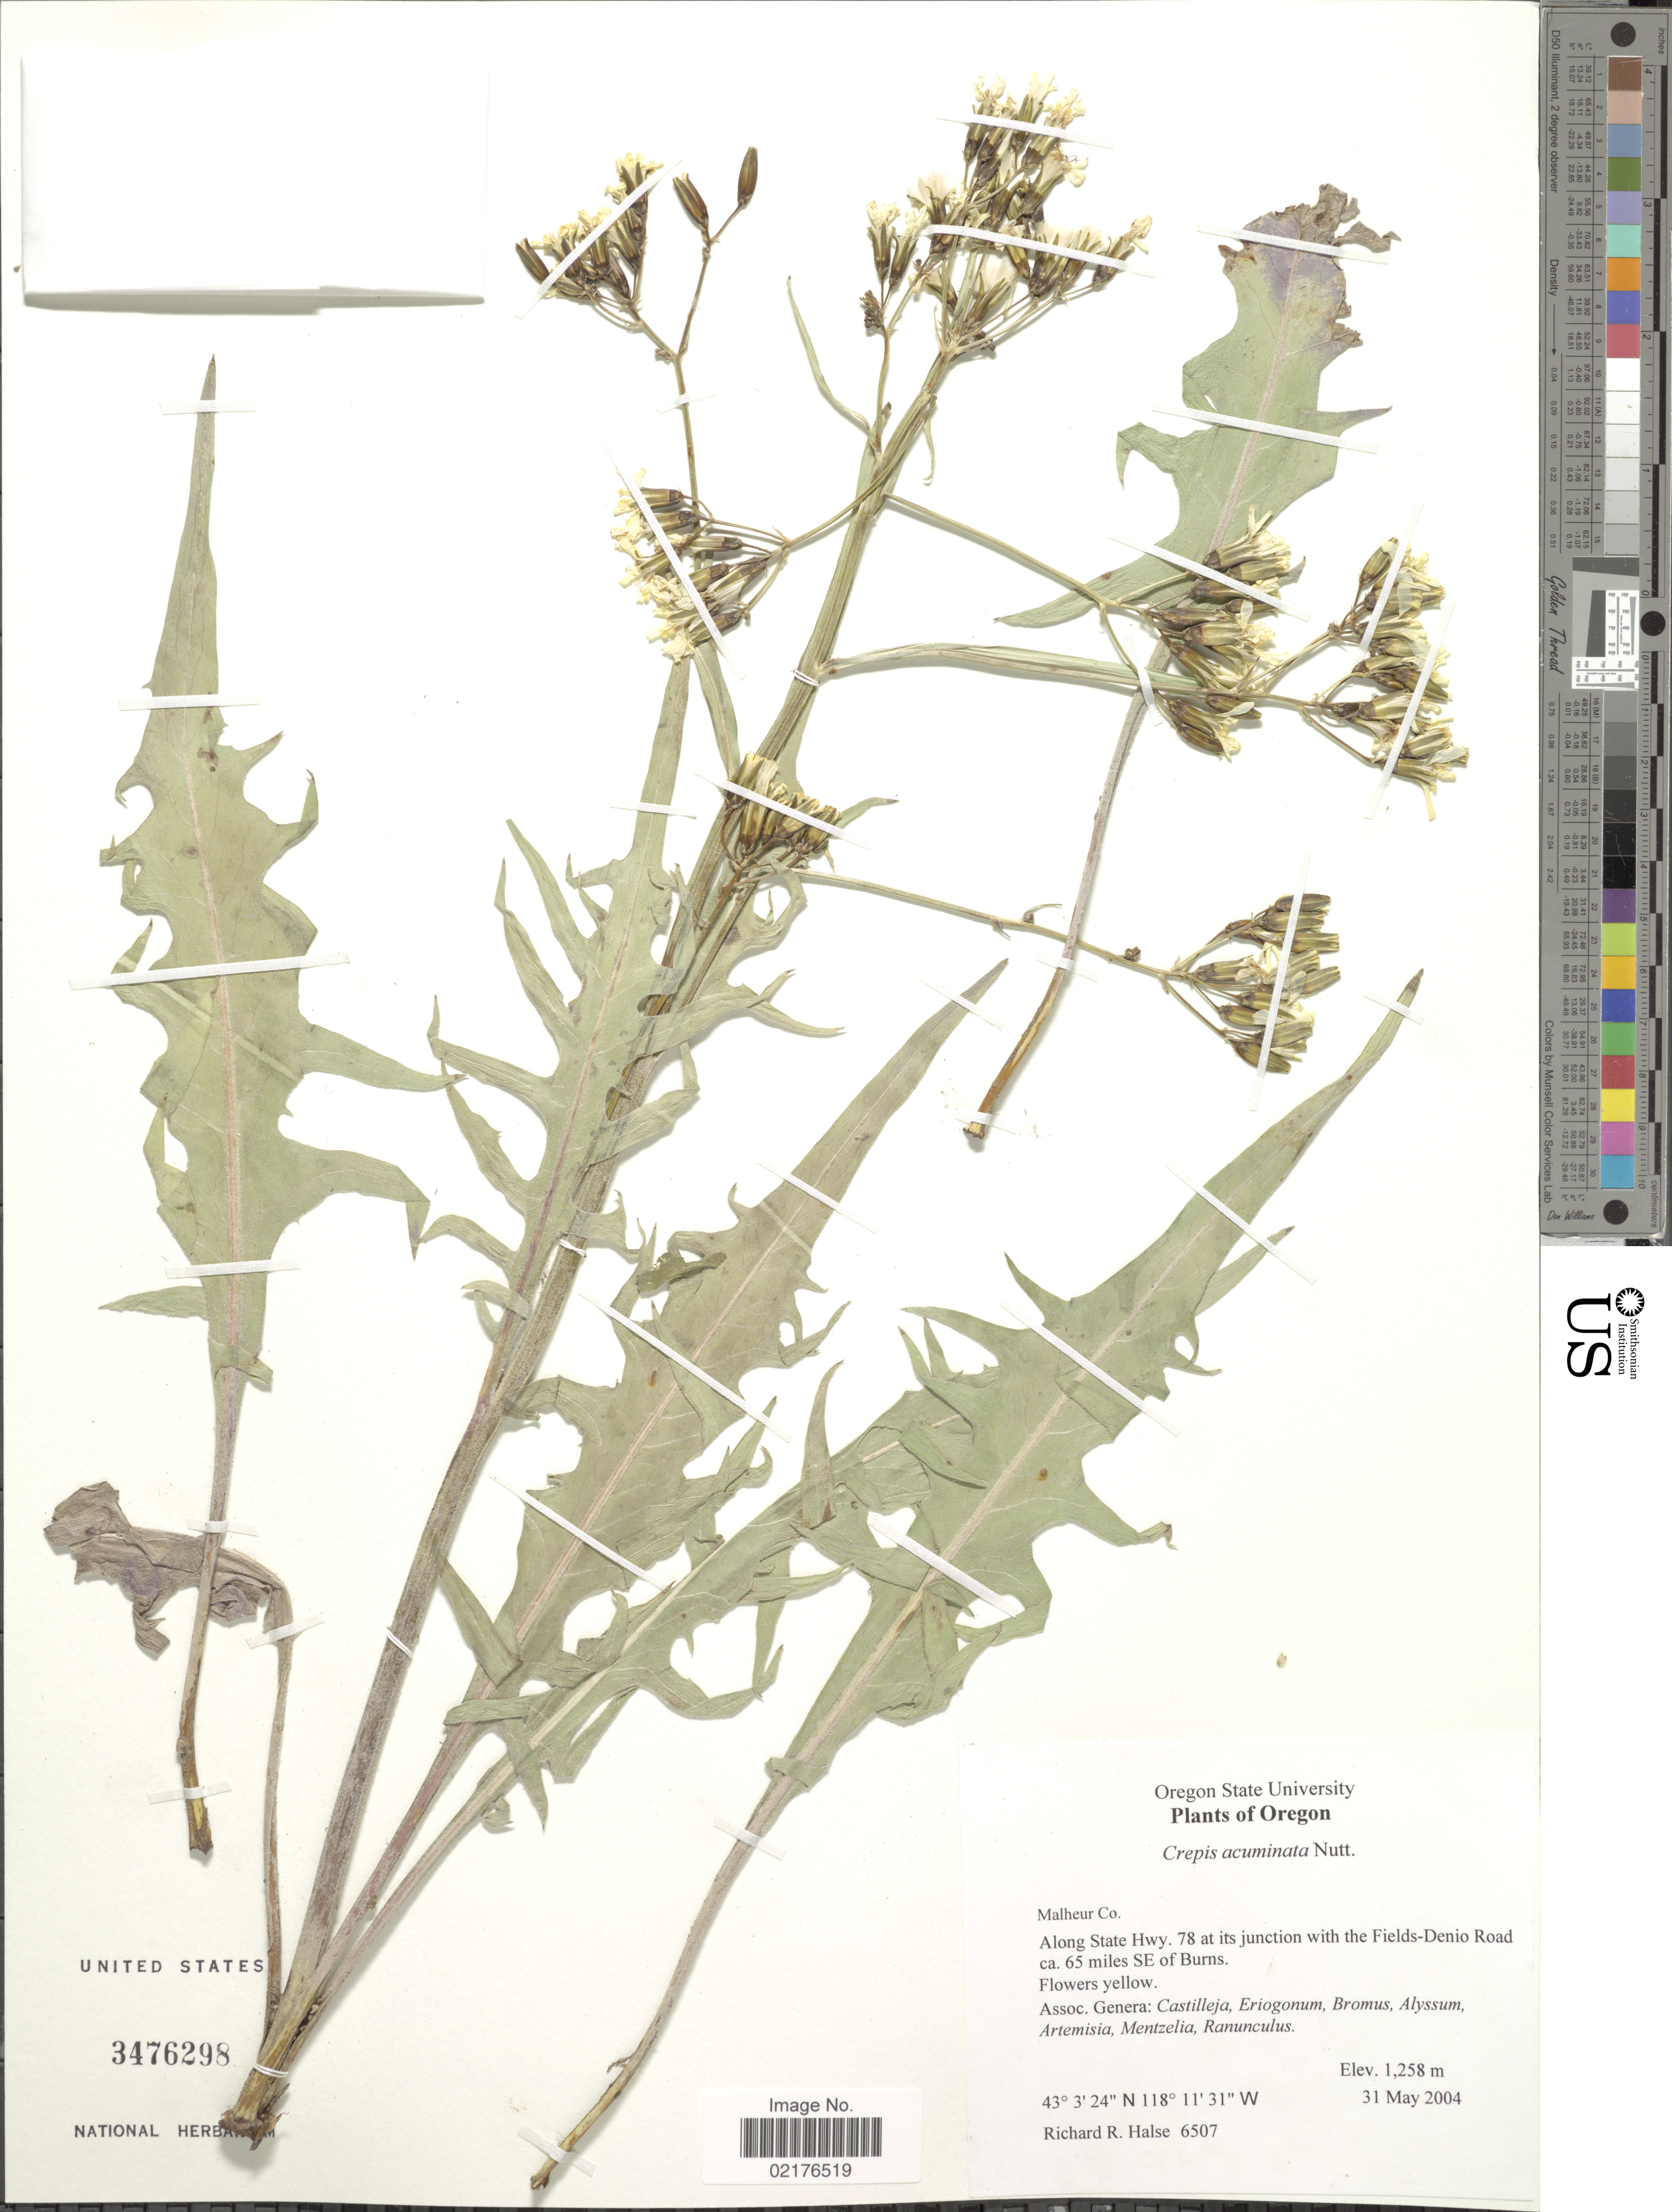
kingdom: Plantae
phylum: Tracheophyta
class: Magnoliopsida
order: Asterales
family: Asteraceae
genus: Crepis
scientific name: Crepis acuminata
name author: Nutt.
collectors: R. Halse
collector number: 6507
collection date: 2004-05-31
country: United States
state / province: Oregon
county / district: Malheur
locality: Malheur Co., Along State Hwy. 78 at its junction with the Fields-Denio Road 65 miles SE of Burns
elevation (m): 1258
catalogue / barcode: US 3476298